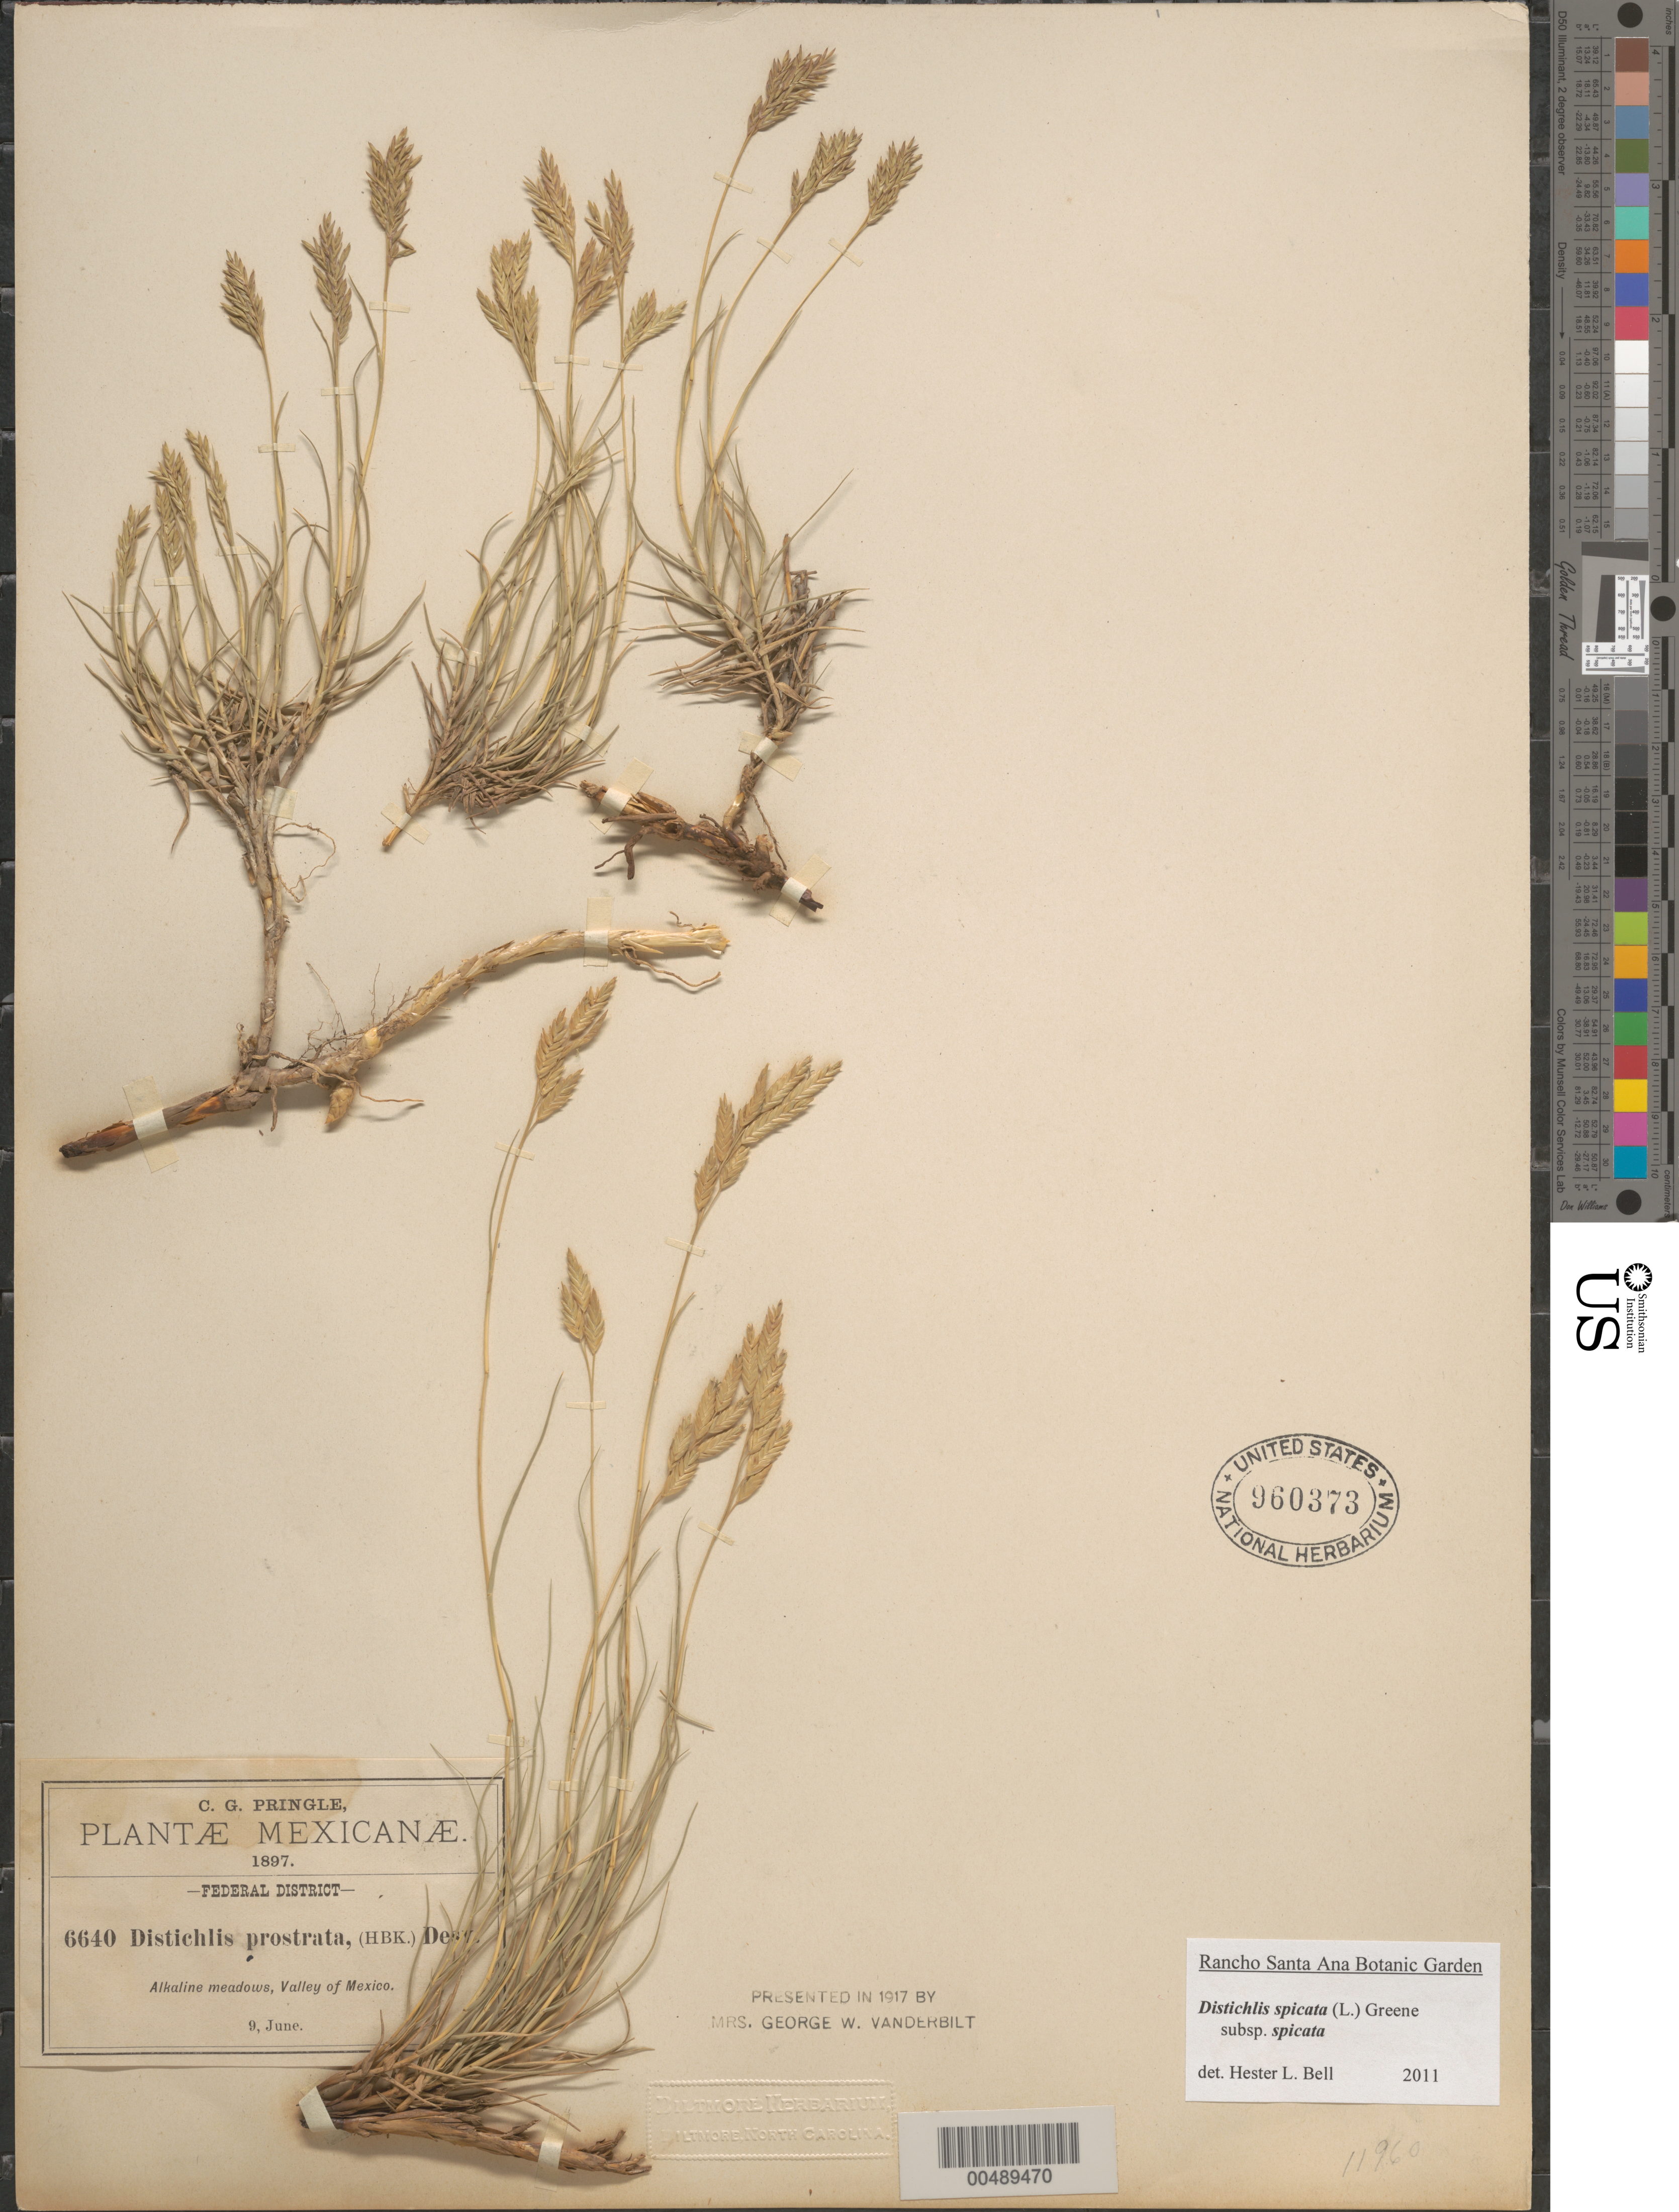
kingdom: Plantae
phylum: Tracheophyta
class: Liliopsida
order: Poales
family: Poaceae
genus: Distichlis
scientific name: Distichlis spicata subsp. spicata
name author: (L.) Greene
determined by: Bell, H. L.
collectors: C. G. Pringle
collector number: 6640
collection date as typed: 9 Jun 1897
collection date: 1897-06-09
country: Mexico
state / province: Distrito Federal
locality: Valley of Mexico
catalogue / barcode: US 960373